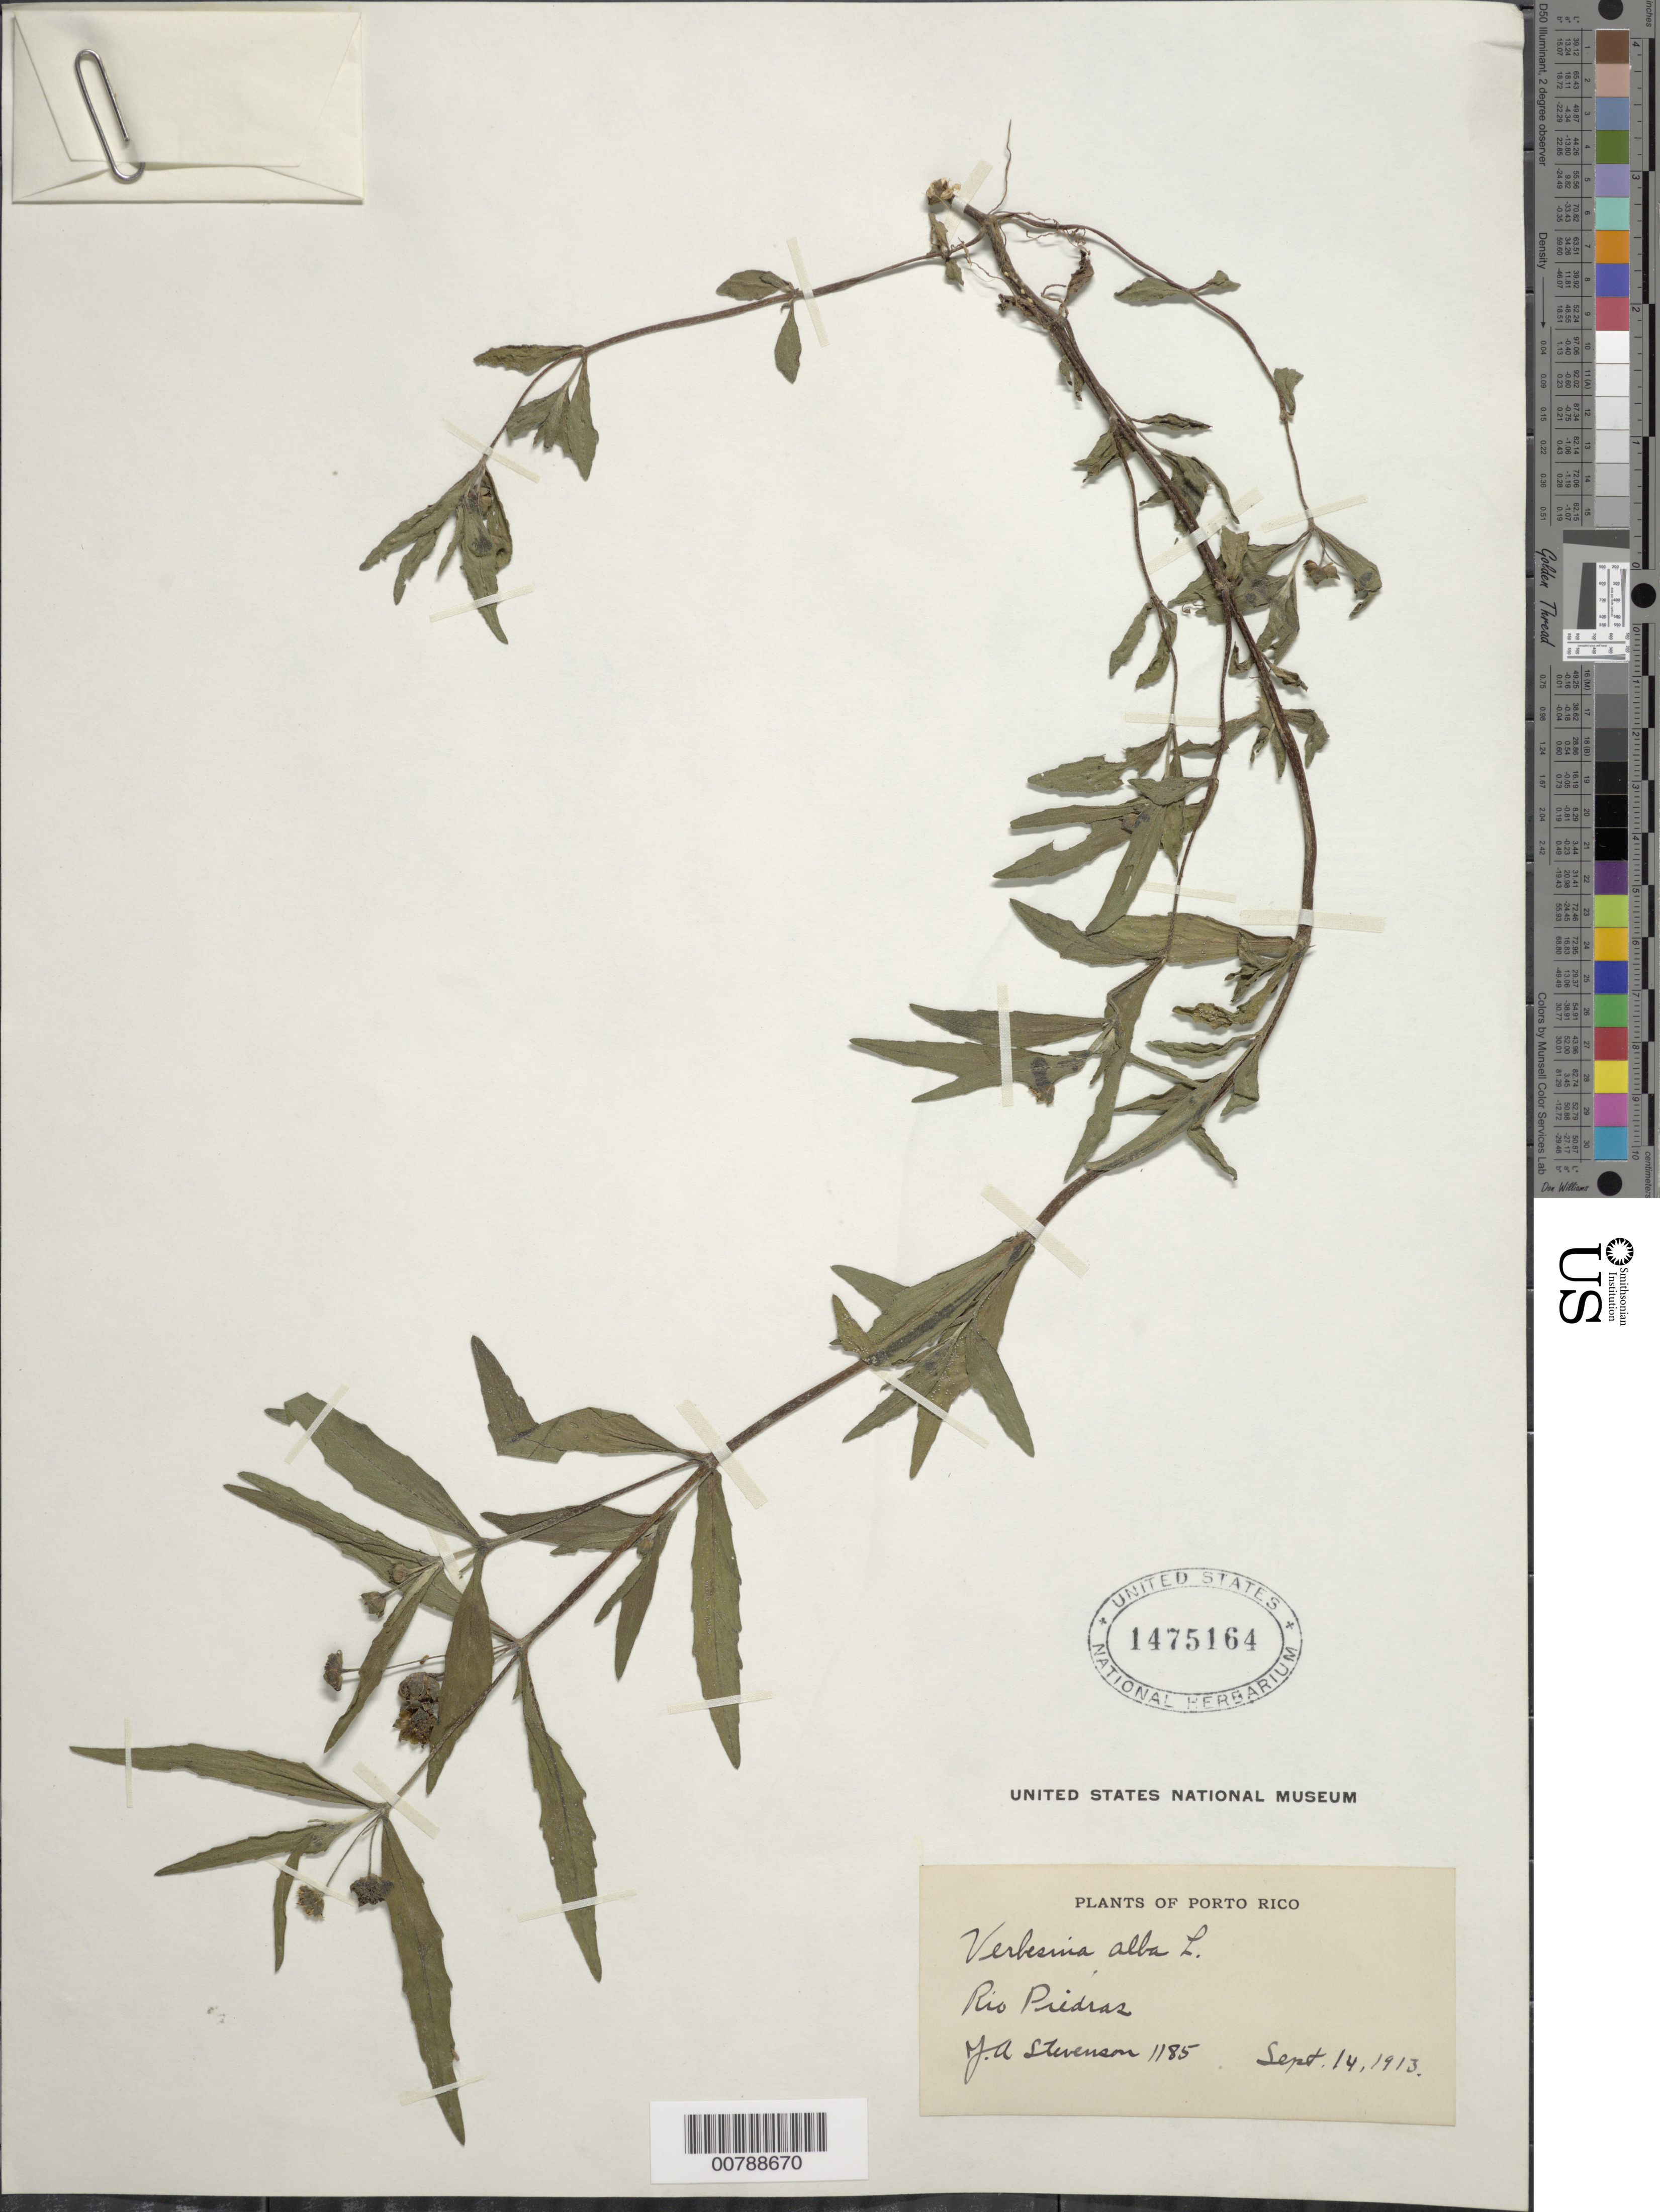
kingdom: Plantae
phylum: Tracheophyta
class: Magnoliopsida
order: Asterales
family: Asteraceae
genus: Eclipta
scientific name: Eclipta prostrata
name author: (L.) L.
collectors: J. Stevenson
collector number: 1185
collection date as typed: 14 Sep 1913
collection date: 1913-09-14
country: Puerto Rico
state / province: San Juan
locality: Río Piedras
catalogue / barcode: US 1475164